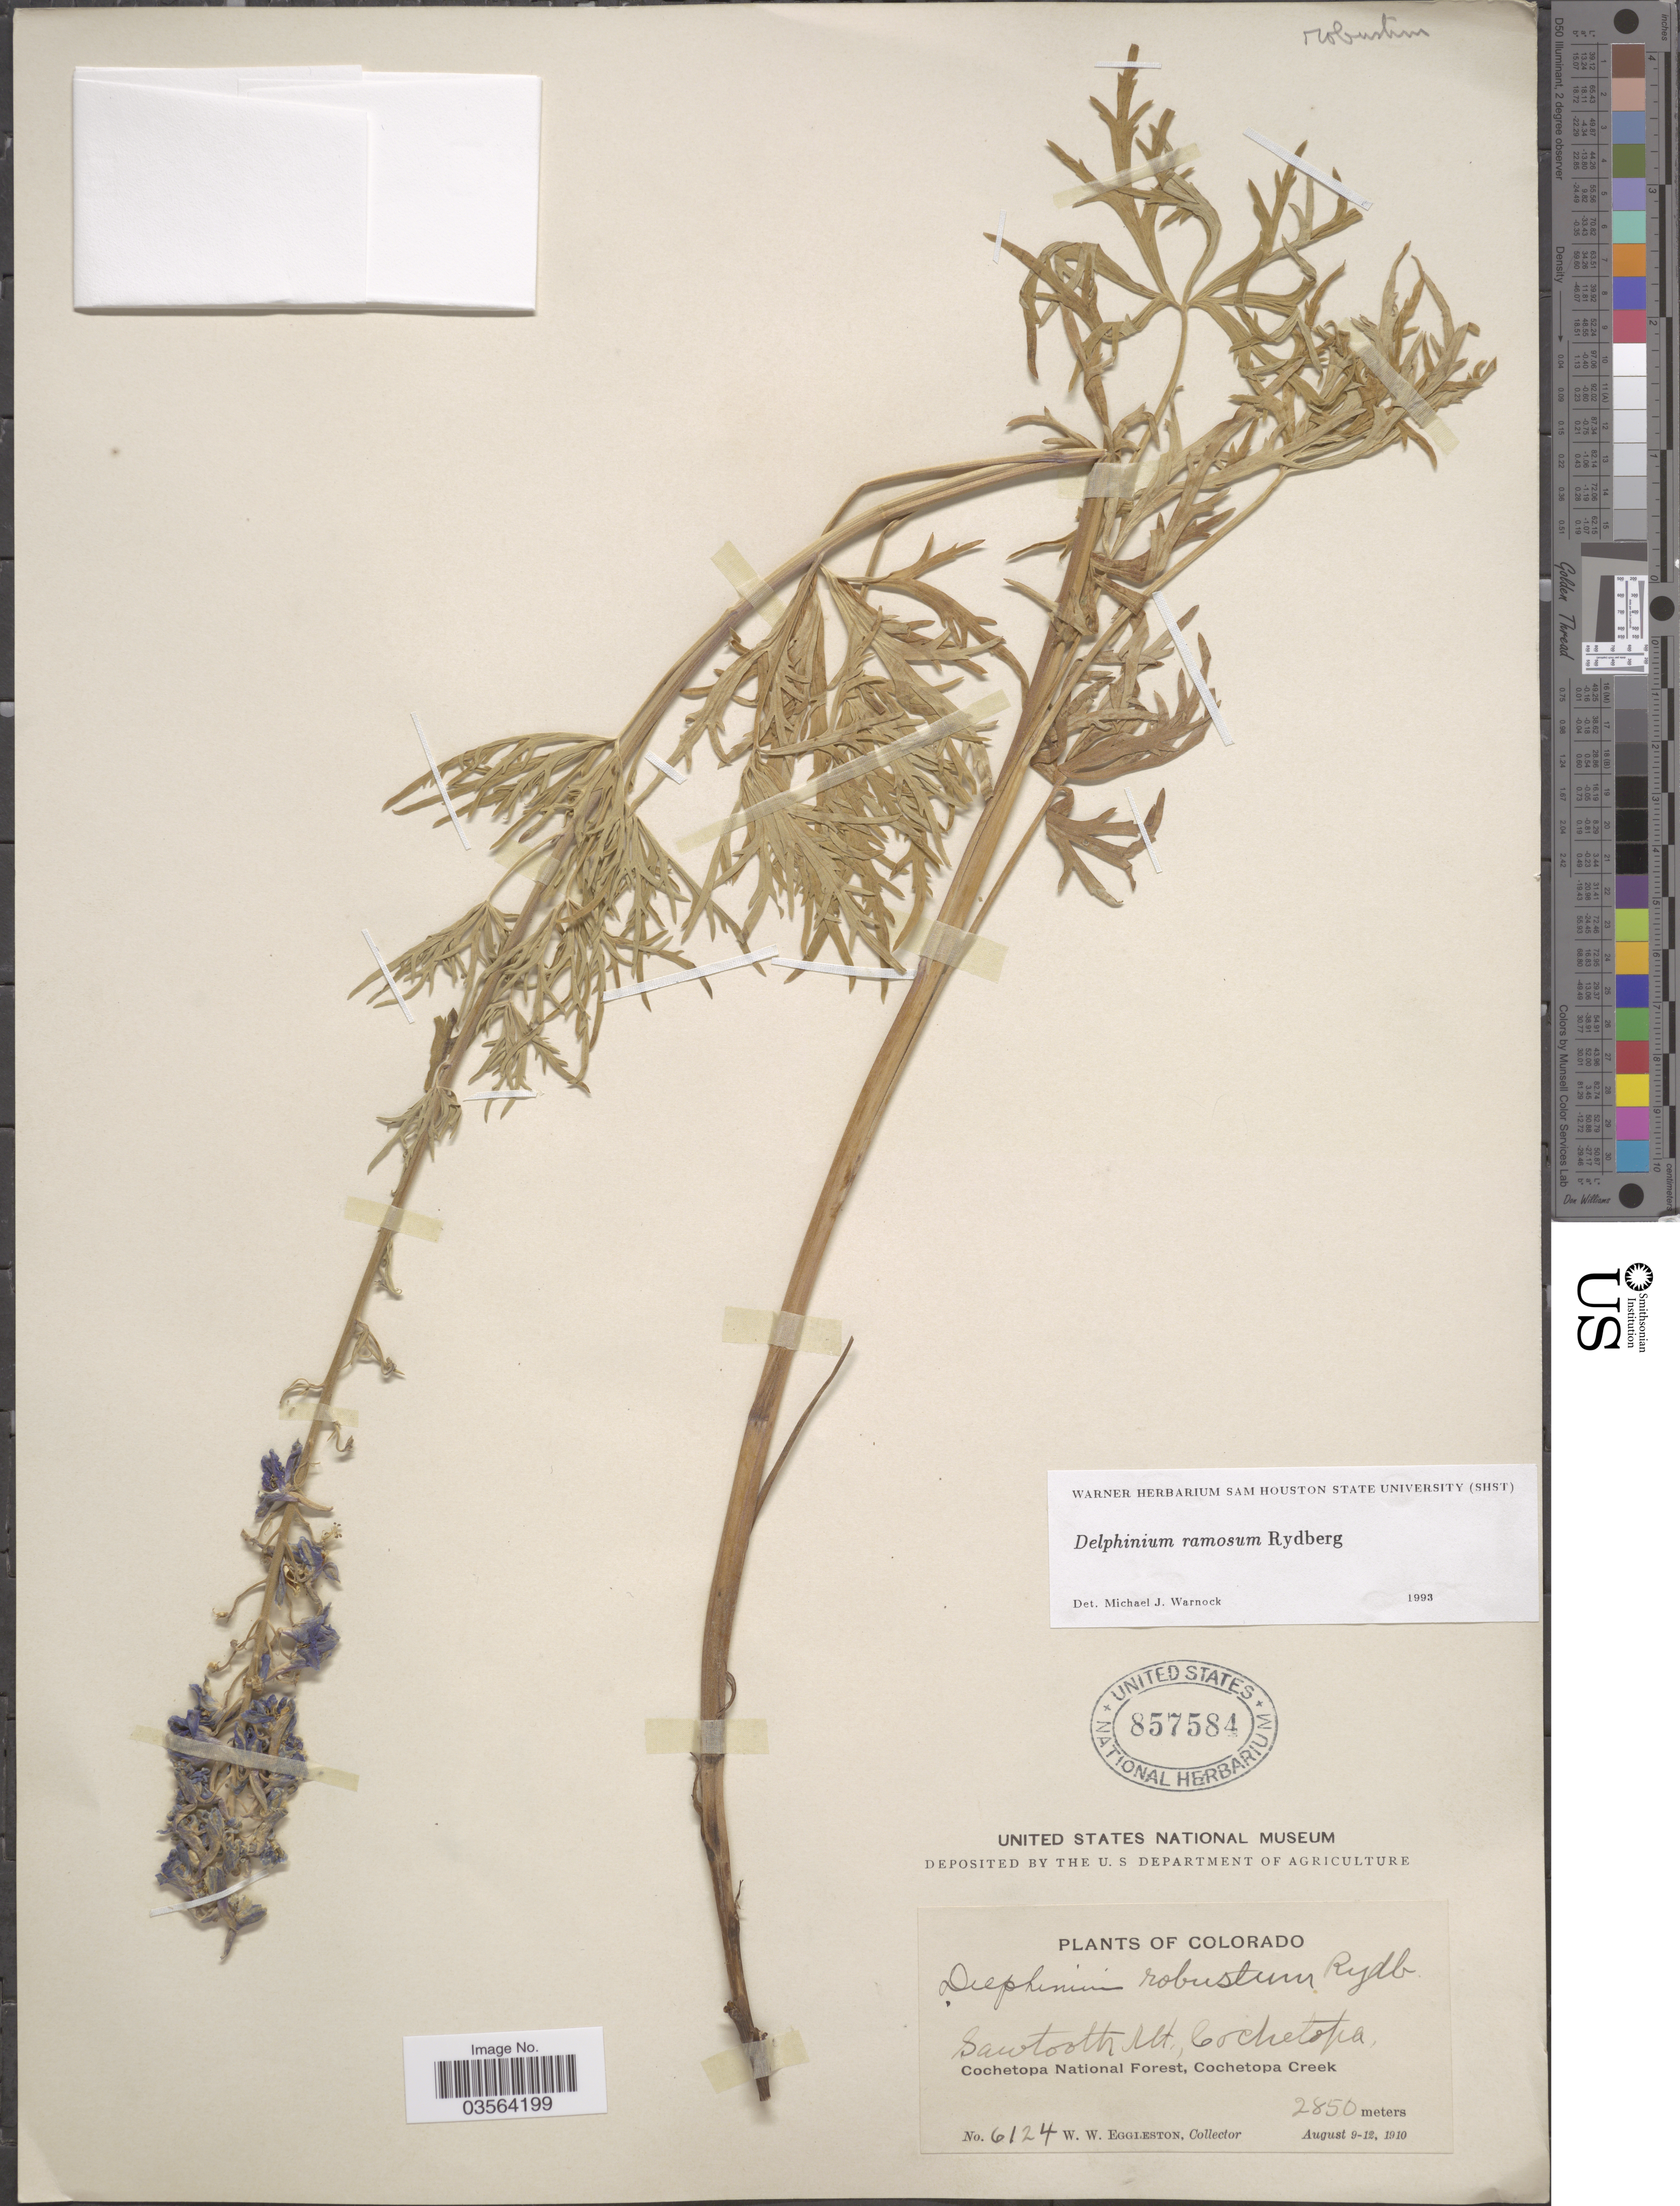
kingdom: Plantae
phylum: Tracheophyta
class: Magnoliopsida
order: Ranunculales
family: Ranunculaceae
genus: Delphinium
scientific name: Delphinium ramosum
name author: Rydb.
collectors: W. W. Eggleston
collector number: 6124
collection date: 1910-08-09/1910-08-12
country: United States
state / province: Colorado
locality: Sawtooth Mt., Cochetopa. Cochetopa National Forest, Cochetopa Creek.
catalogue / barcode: US 857584